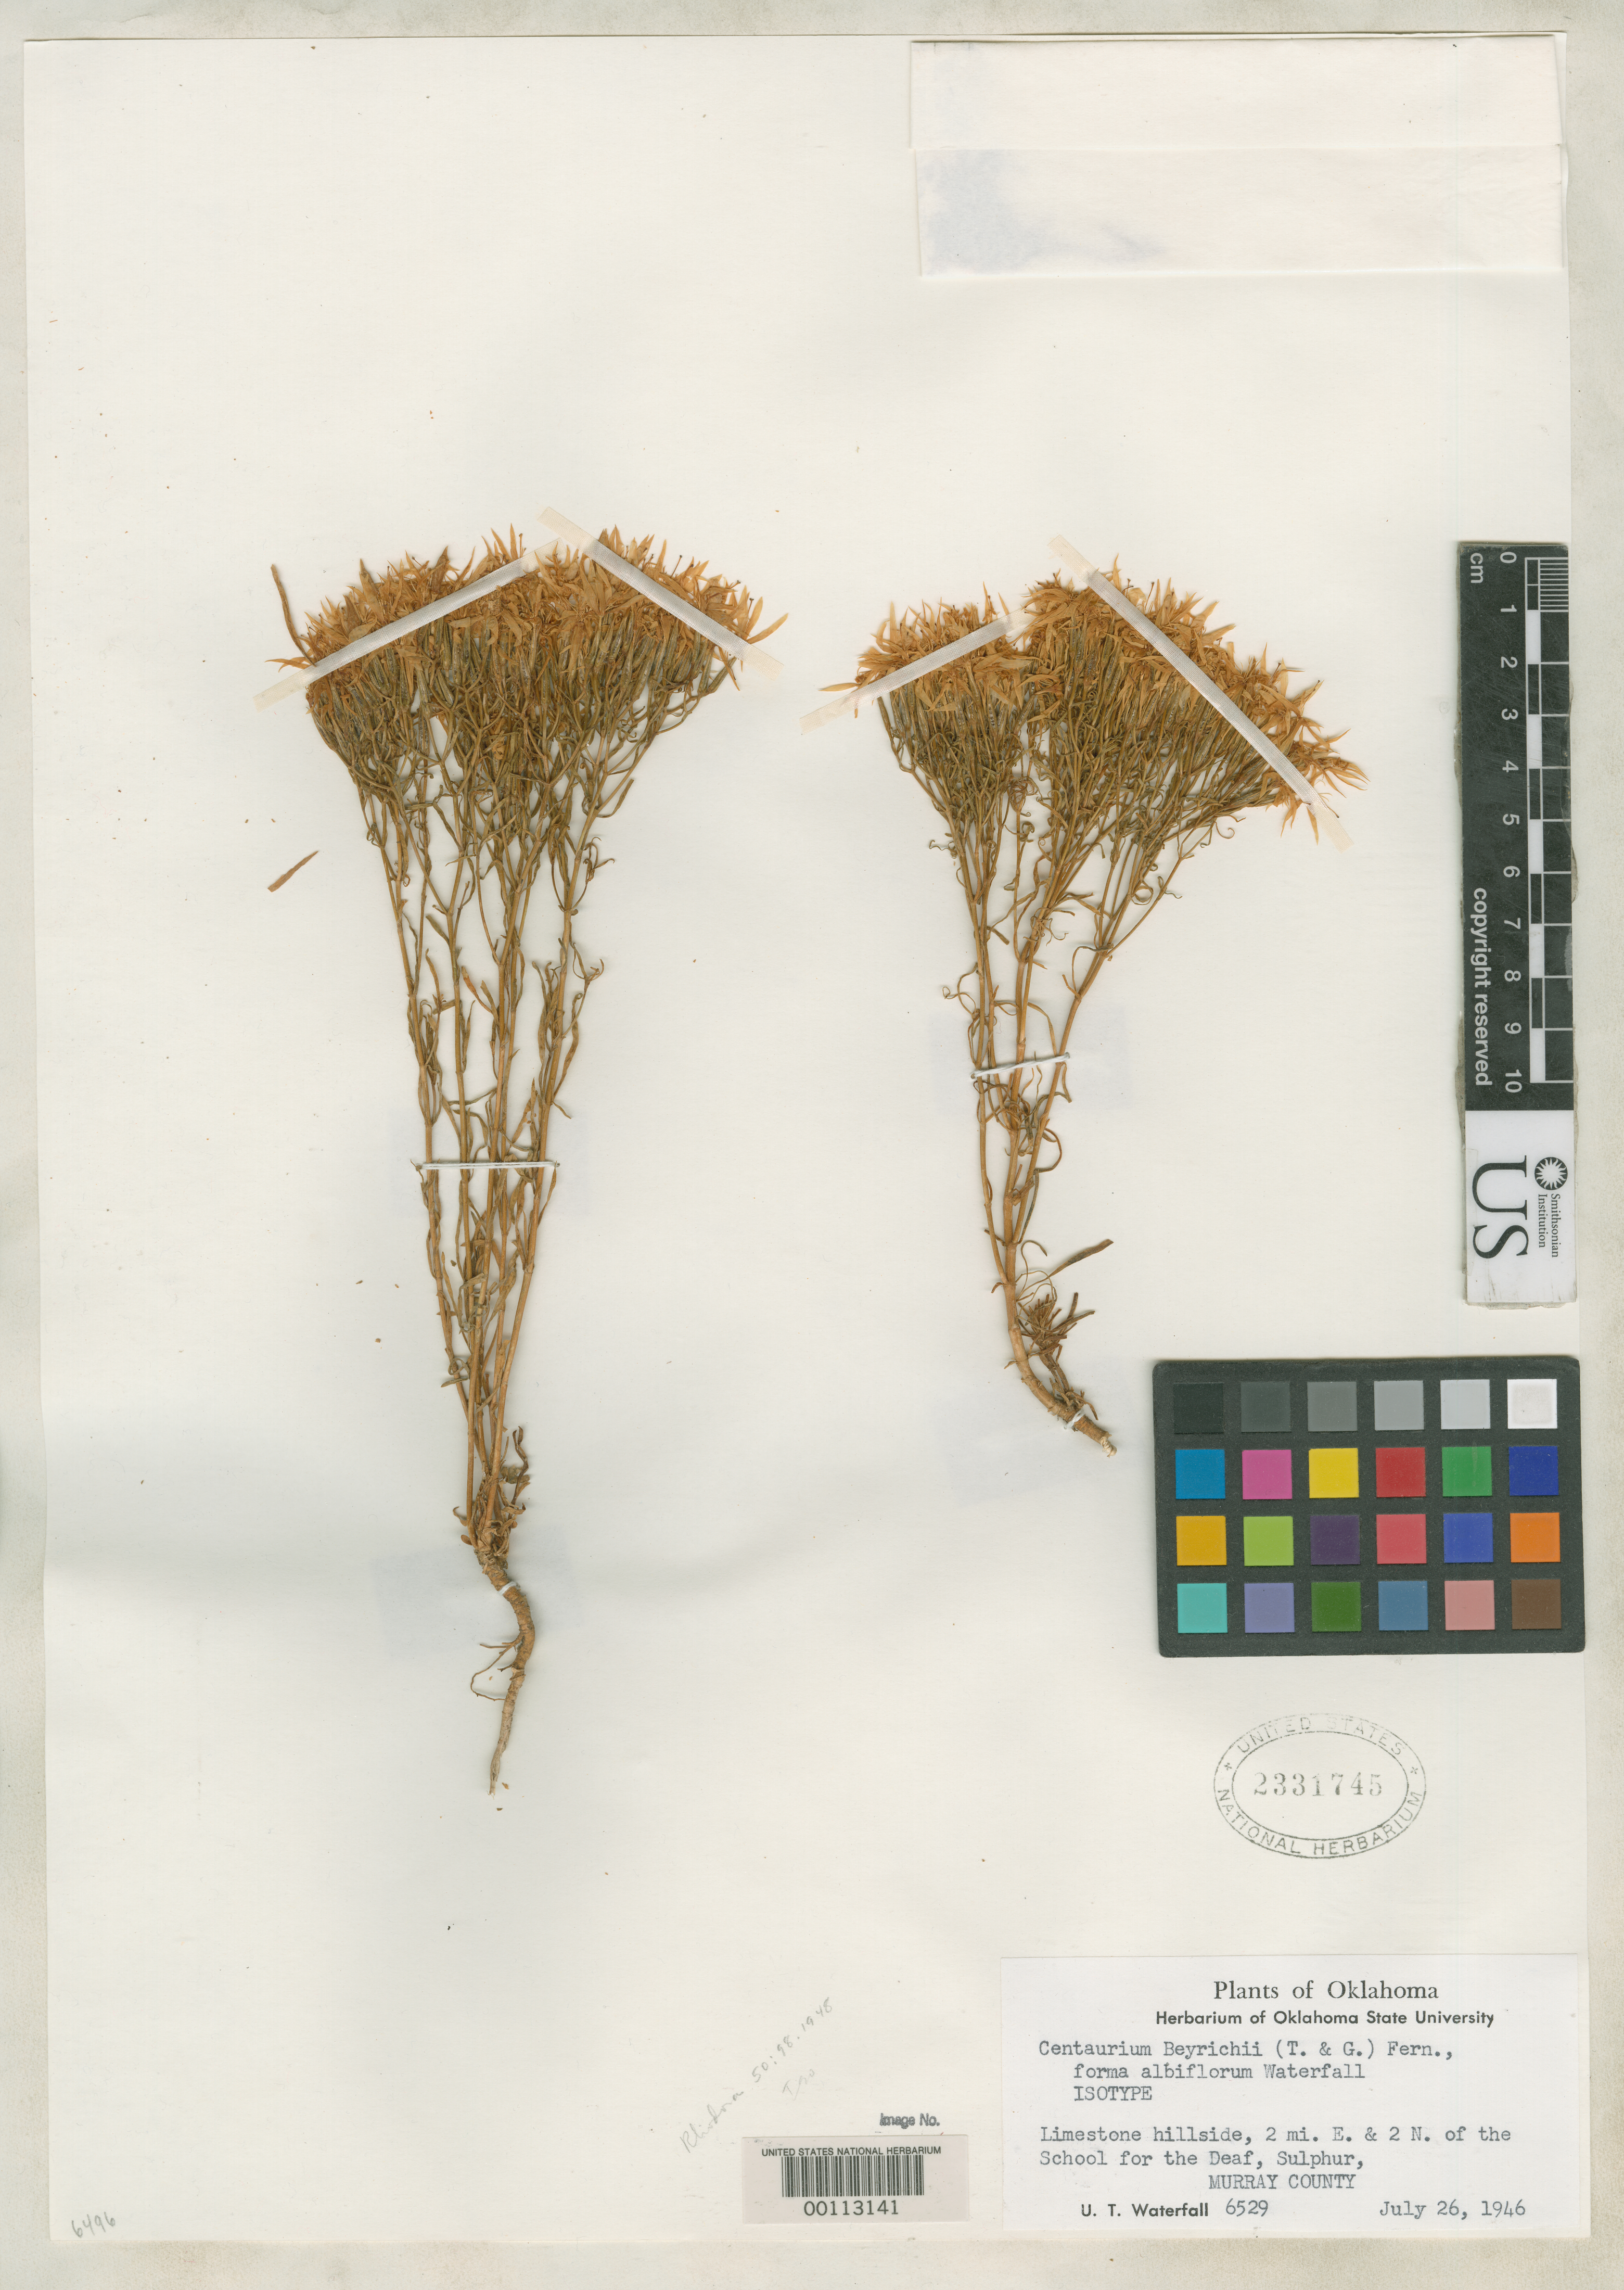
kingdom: Plantae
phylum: Tracheophyta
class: Magnoliopsida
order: Gentianales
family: Gentianaceae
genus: Centaurium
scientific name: Centaurium beyrichii f. albiflorum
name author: Waterf.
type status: Isotype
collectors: U. T. Waterfall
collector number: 6529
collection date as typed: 26 Jul 1946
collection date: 1946-07-26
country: United States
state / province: Oklahoma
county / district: Murray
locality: Sulphur.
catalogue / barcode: US 2331745